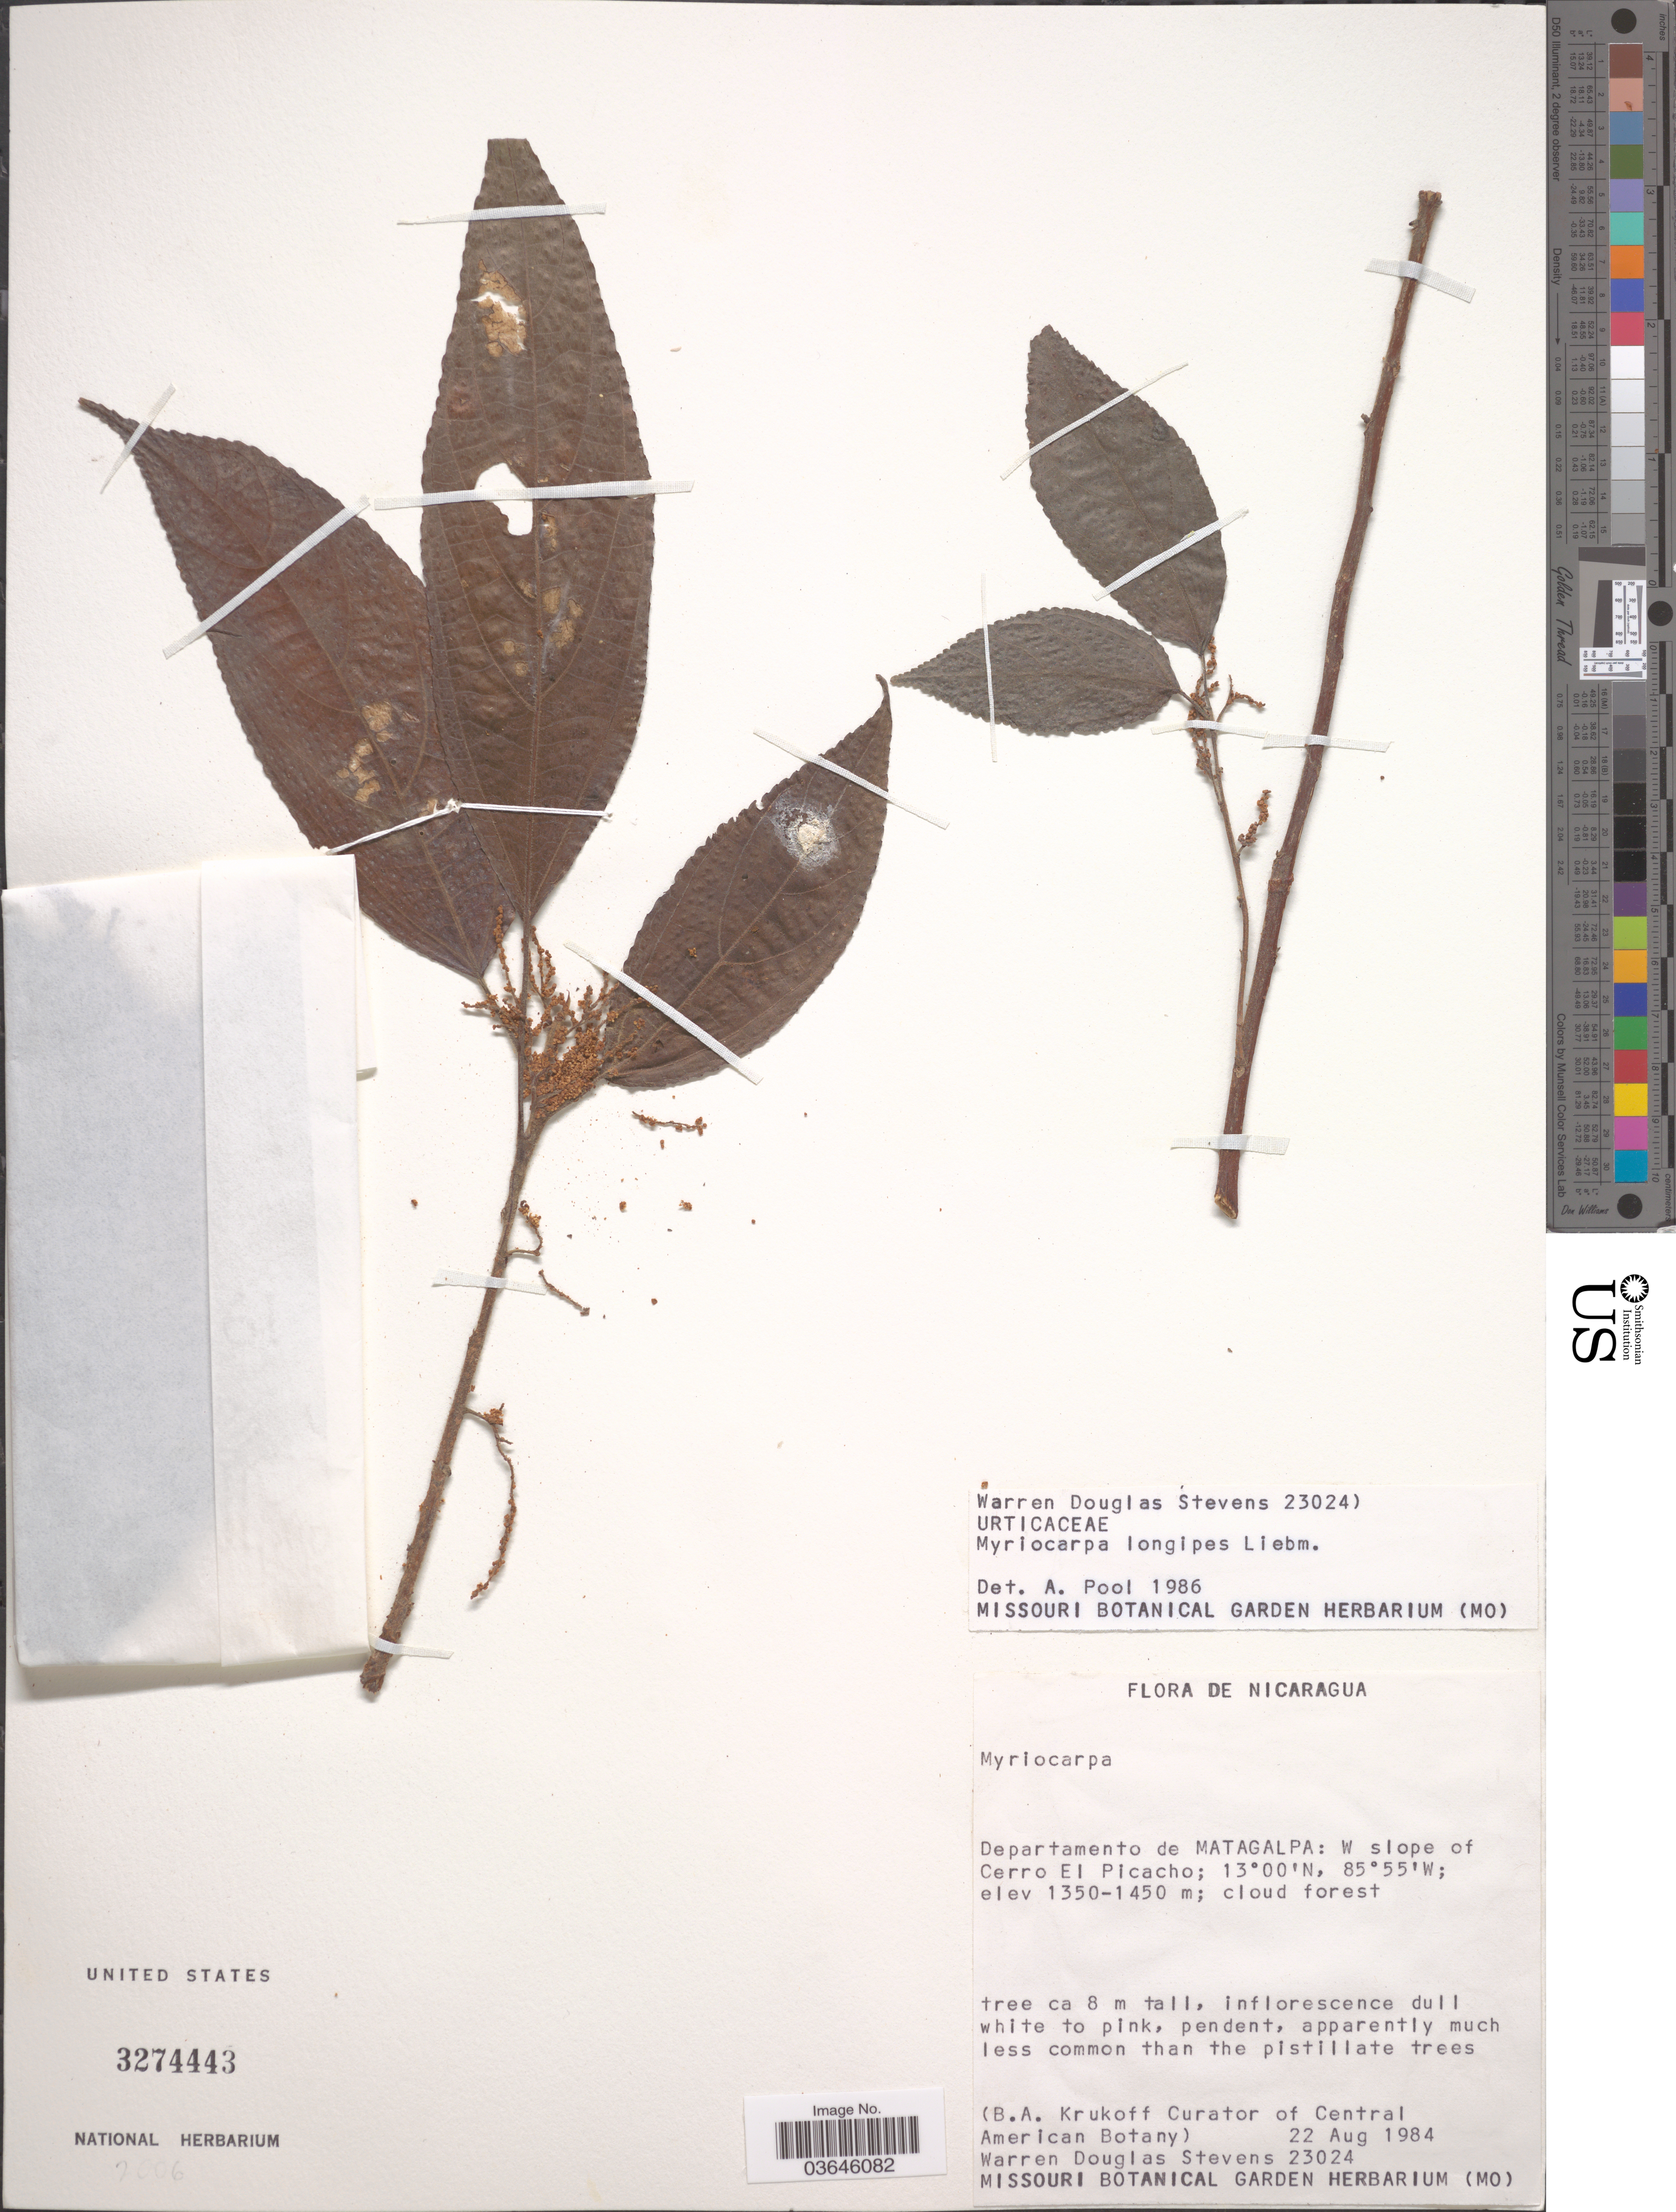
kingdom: Plantae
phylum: Tracheophyta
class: Magnoliopsida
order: Rosales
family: Urticaceae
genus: Myriocarpa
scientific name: Myriocarpa longipes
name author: Liebm.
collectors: W. D. Stevens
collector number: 23024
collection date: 1984-08-22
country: Nicaragua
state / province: Matagalpa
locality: Departamento de Matagalpa: W slope of Cerro El Picacho.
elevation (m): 1350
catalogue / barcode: US 3274443